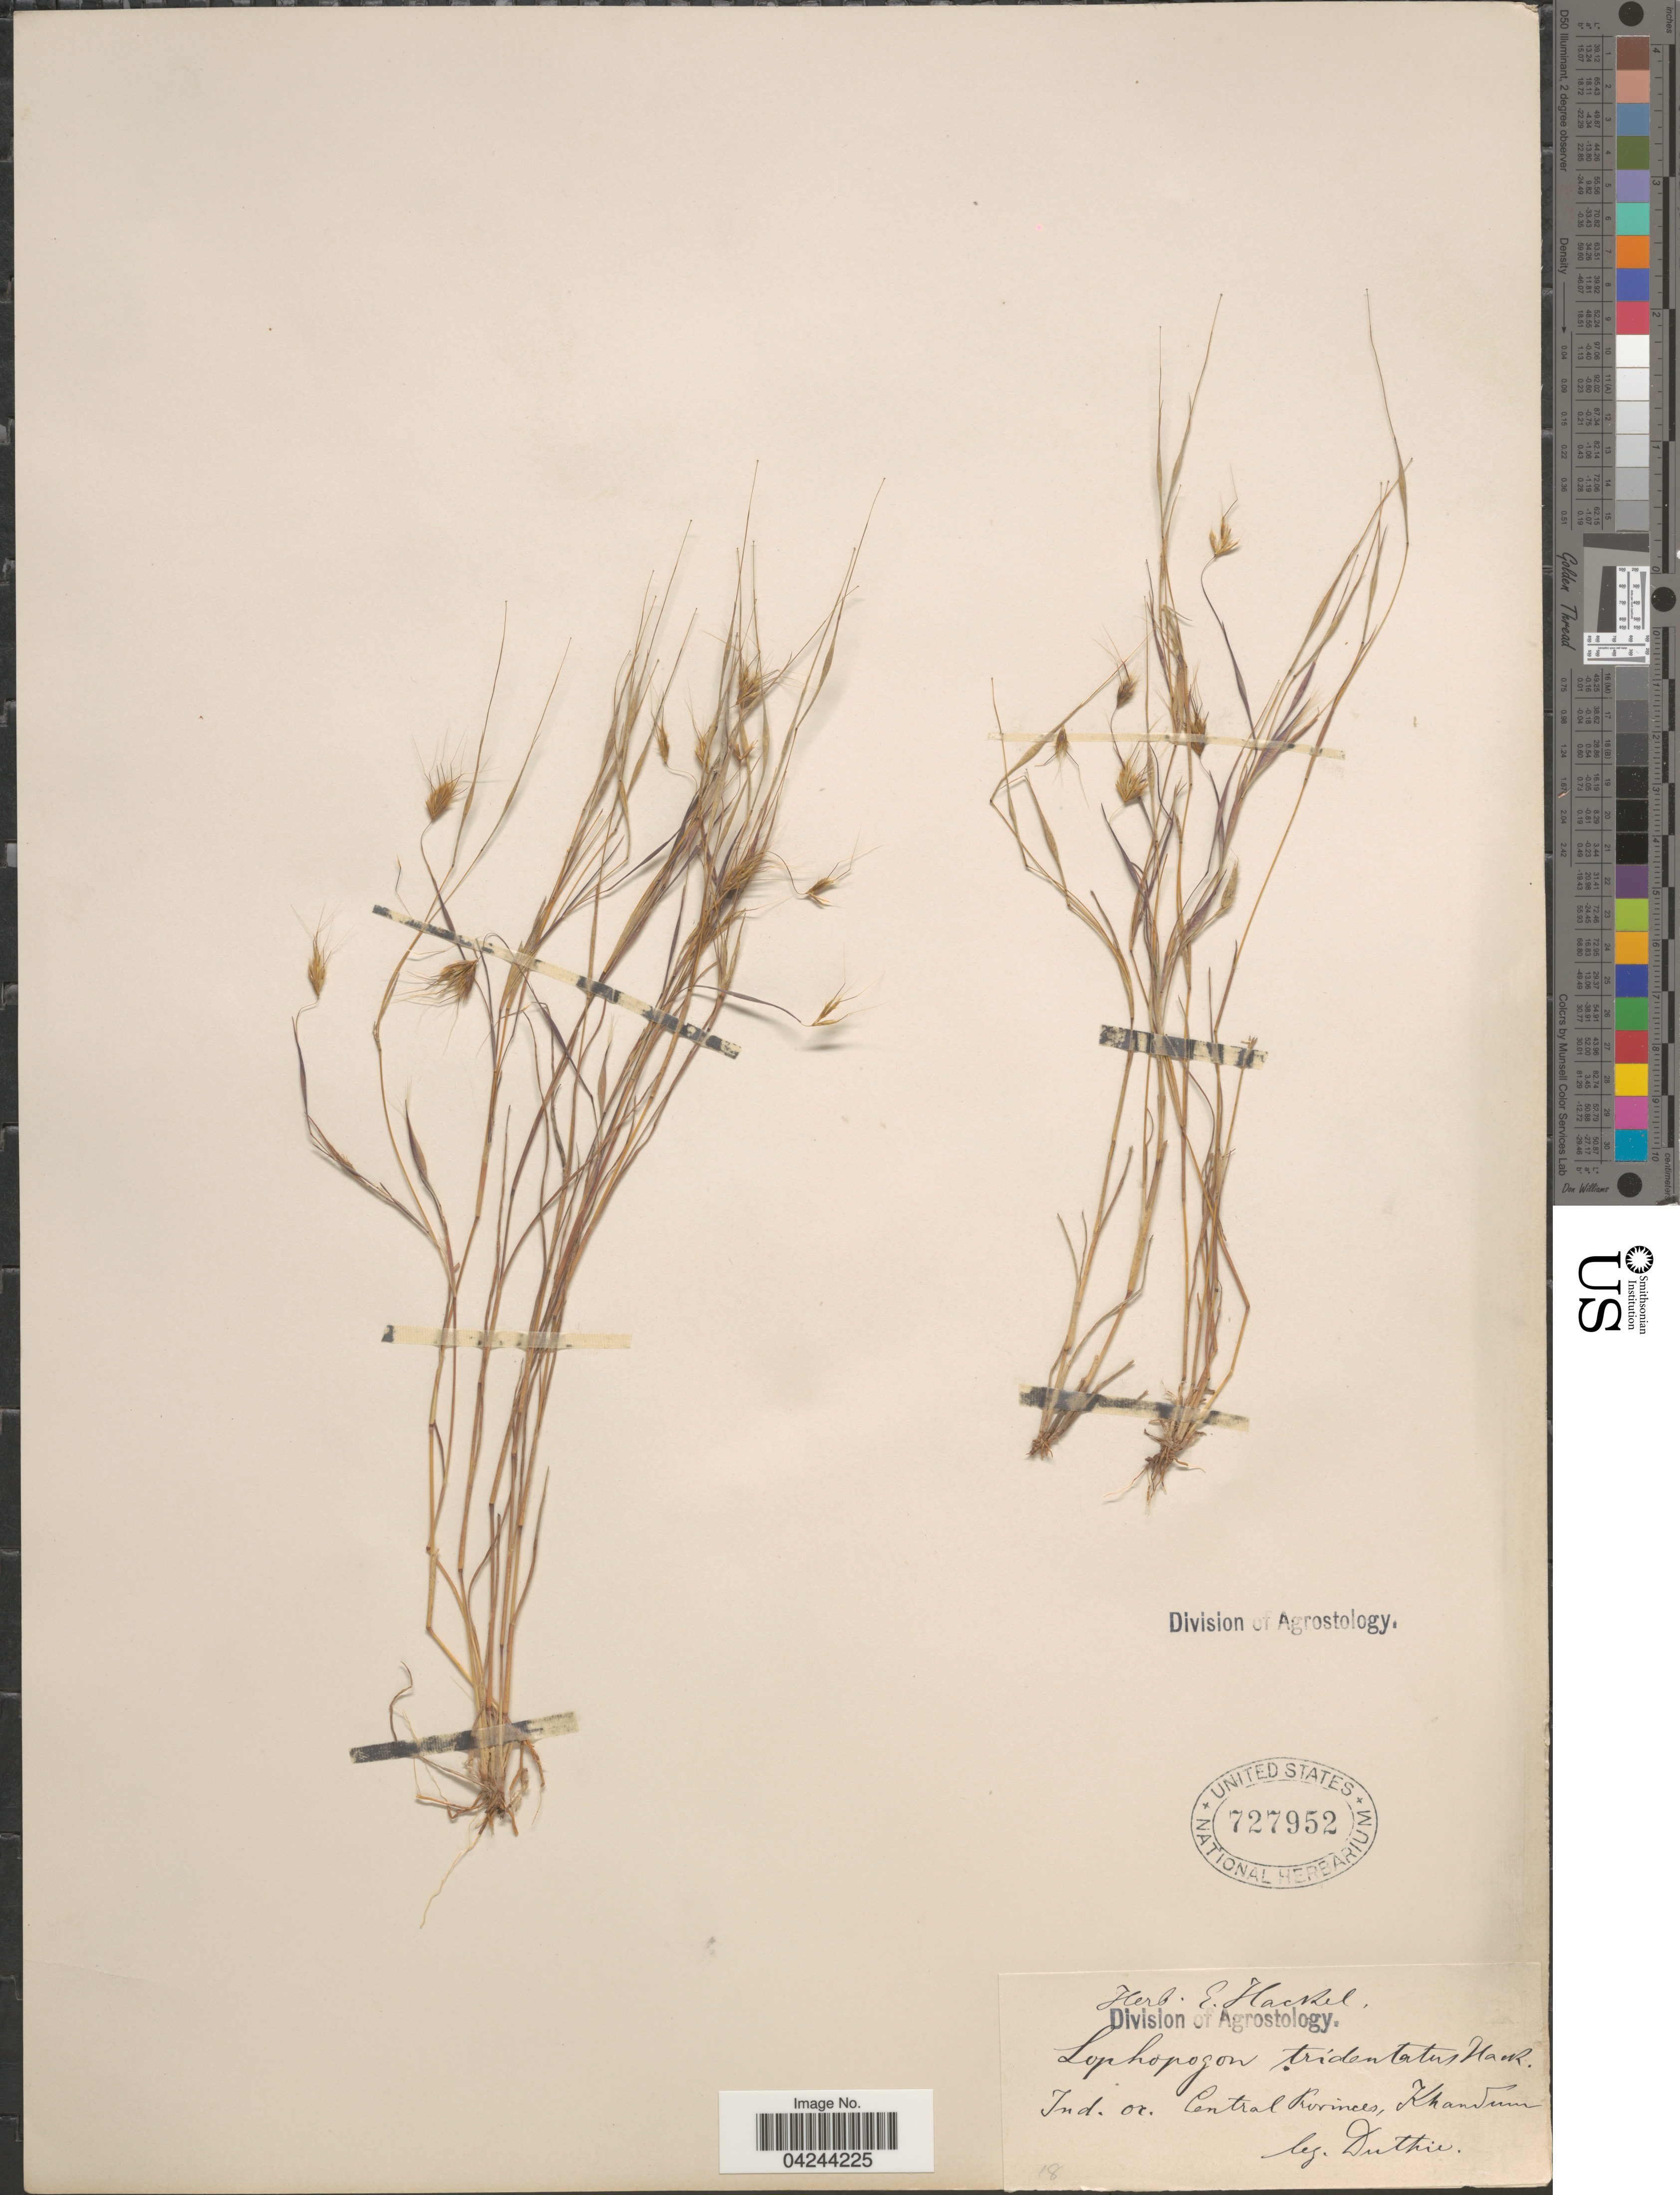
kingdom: Plantae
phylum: Tracheophyta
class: Liliopsida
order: Poales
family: Poaceae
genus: Lophopogon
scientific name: Lophopogon tridentalis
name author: (Roxb.) Hack.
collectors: Duthie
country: India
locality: Ind. or. Central Provinces, Khandum.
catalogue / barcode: US 727952